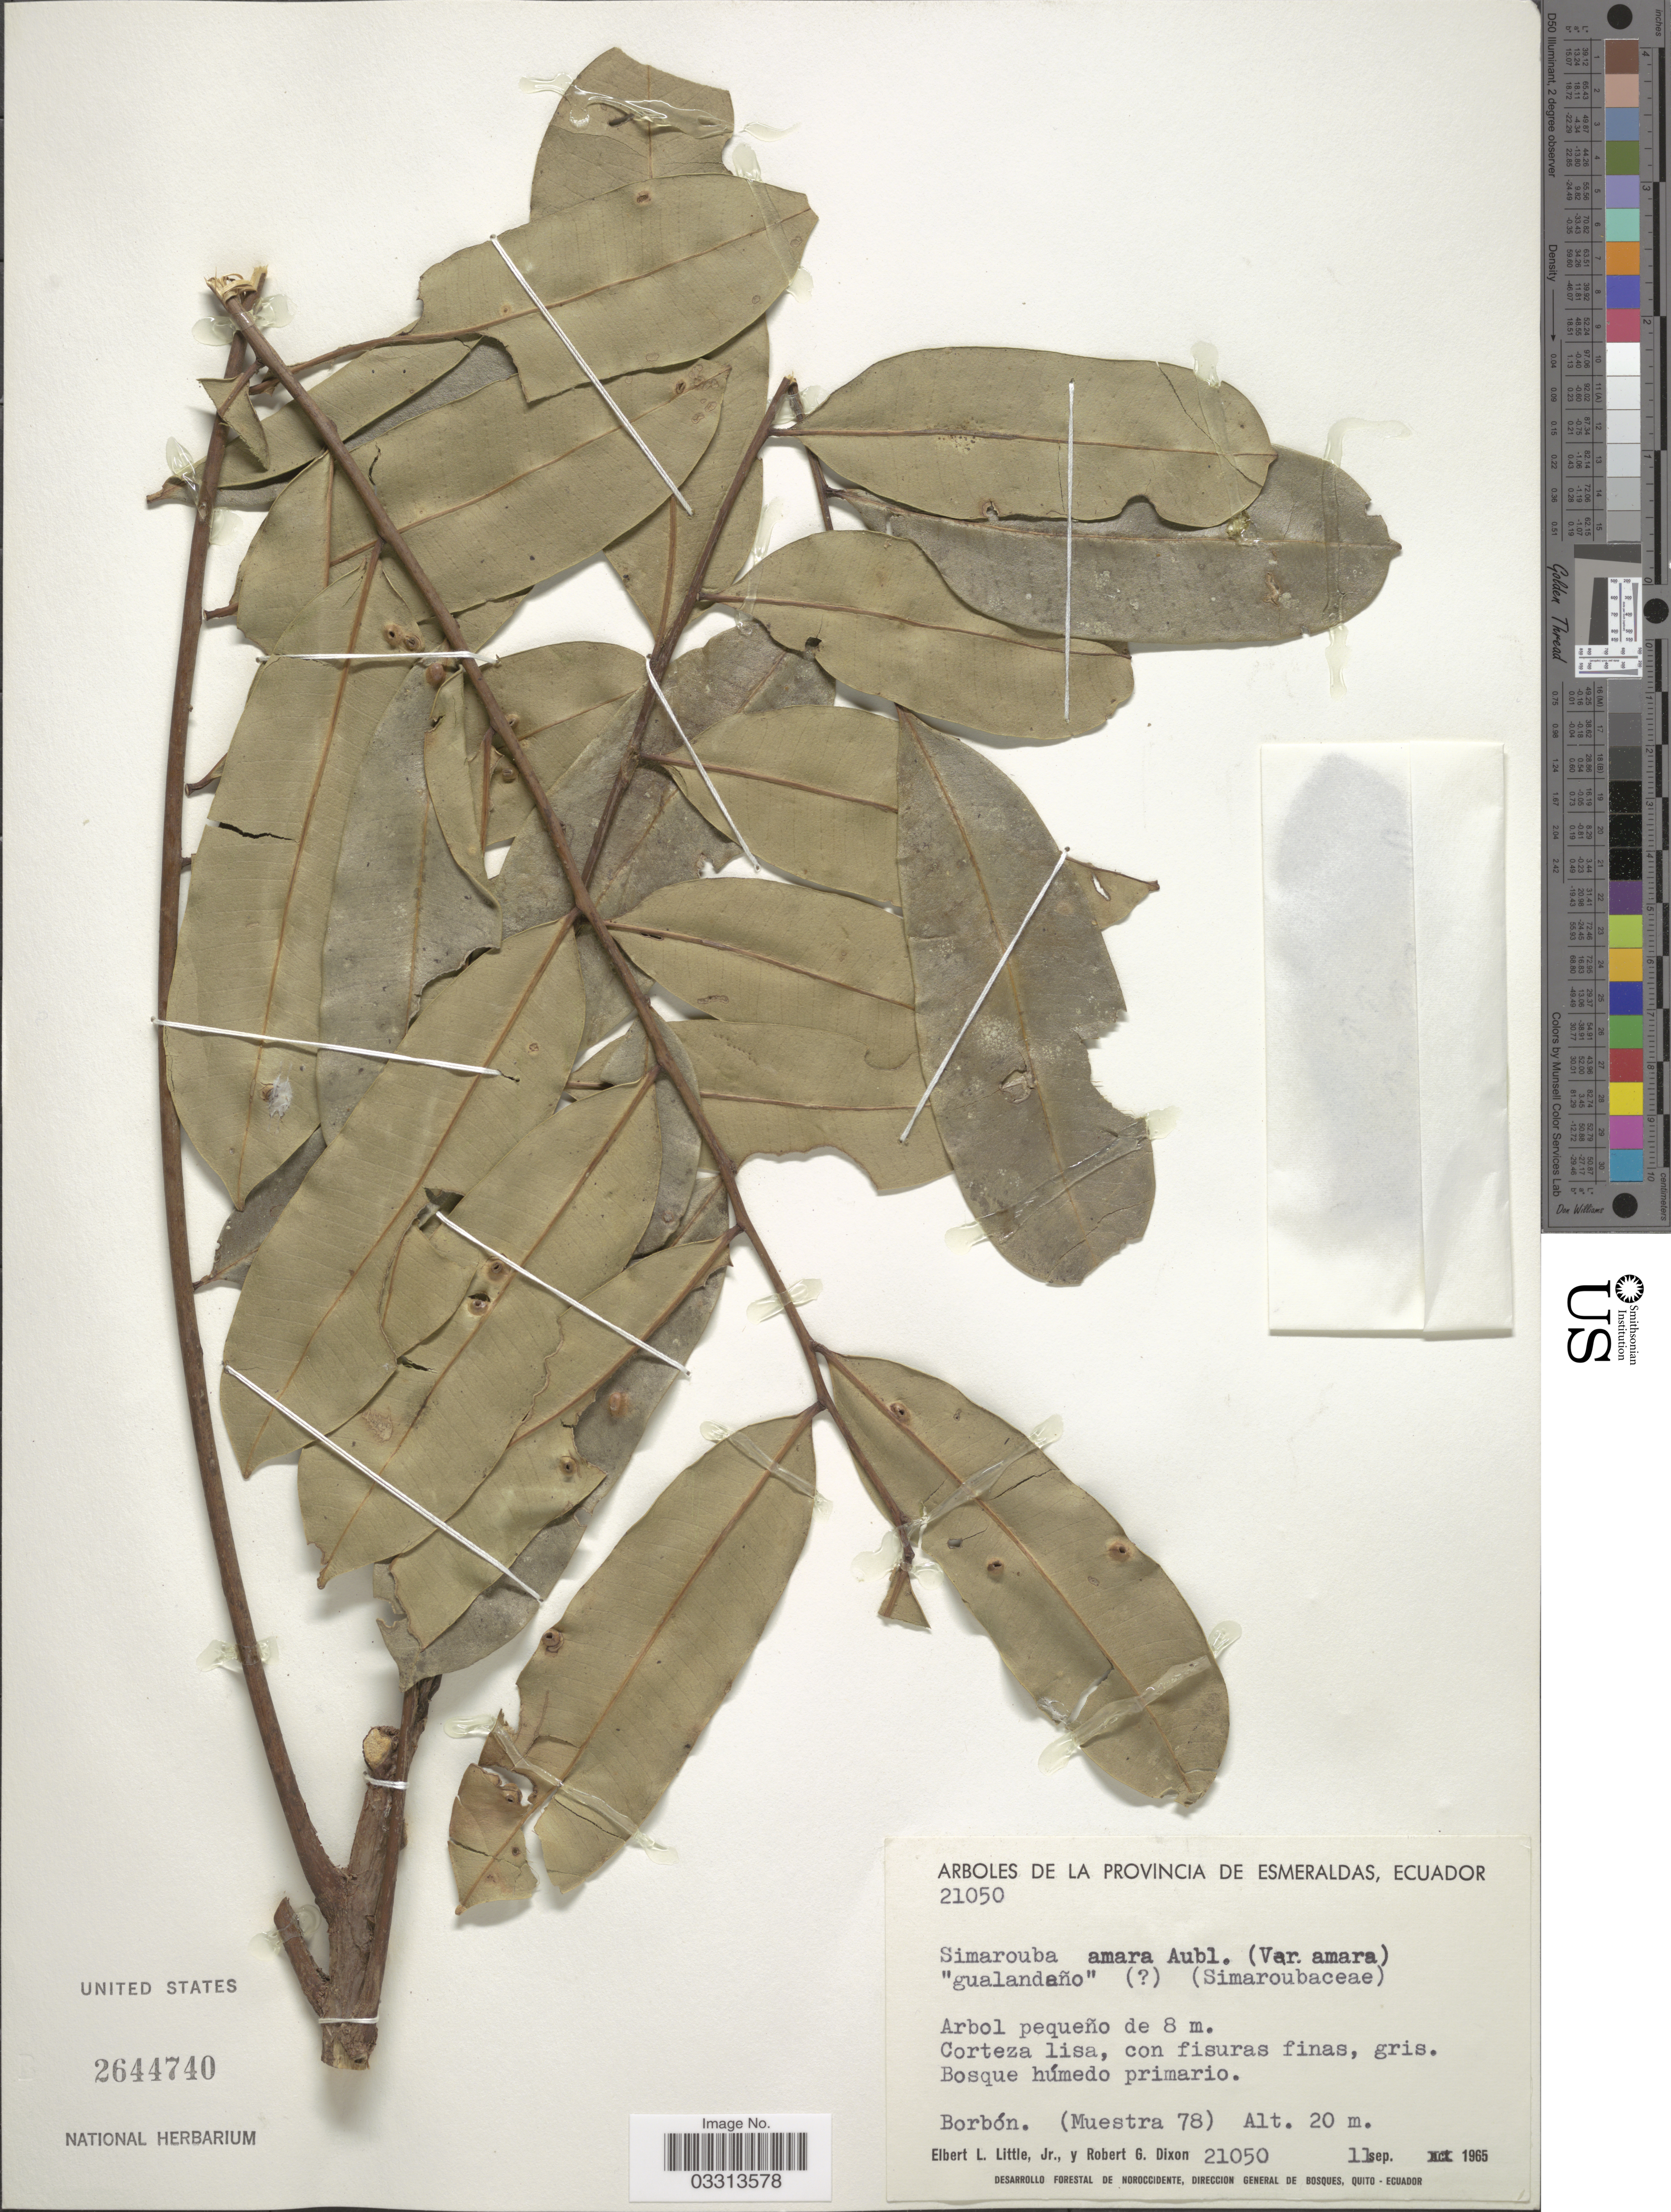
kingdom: Plantae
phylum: Tracheophyta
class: Magnoliopsida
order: Sapindales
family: Simaroubaceae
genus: Simarouba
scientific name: Simarouba amara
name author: Aubl.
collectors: E. L. Little & R. G. Dixon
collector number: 21050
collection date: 1965-09-11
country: Ecuador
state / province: Esmeraldas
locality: Borbón (Muestra 78).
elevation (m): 20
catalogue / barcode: US 2644740